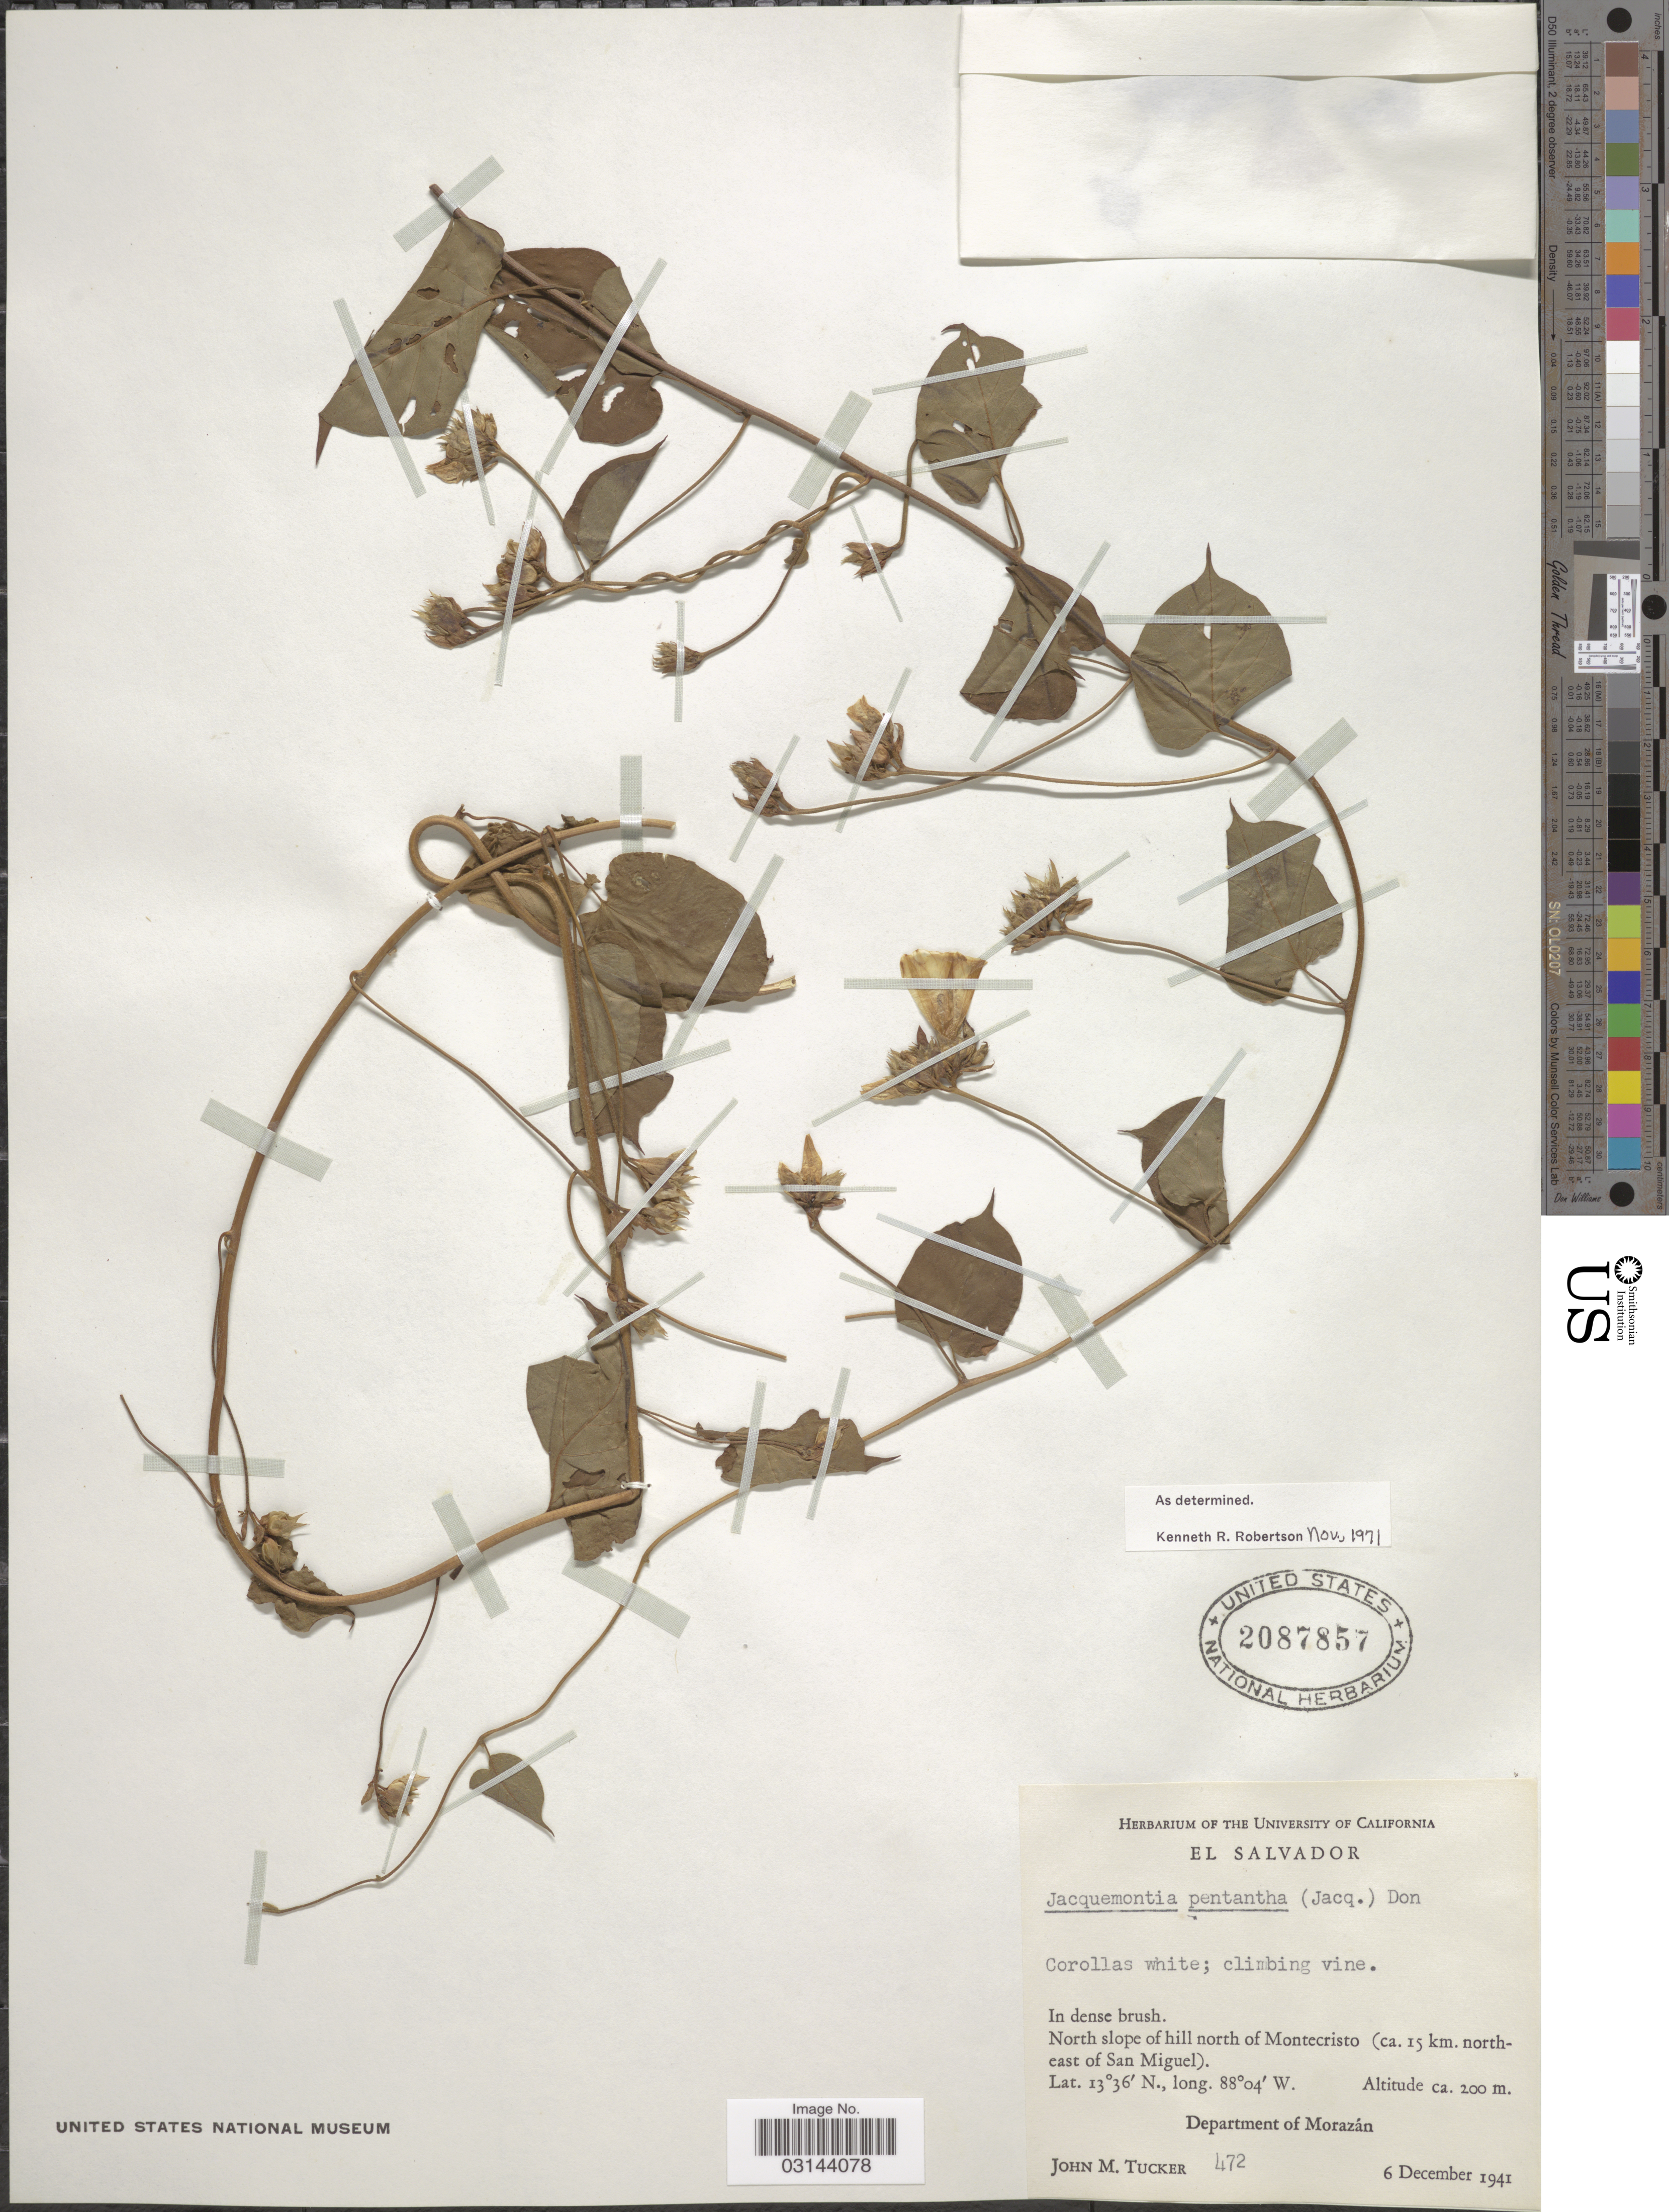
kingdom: Plantae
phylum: Tracheophyta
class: Magnoliopsida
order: Solanales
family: Convolvulaceae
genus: Jacquemontia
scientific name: Jacquemontia pentanthos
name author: (Jacq.) G. Don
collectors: J. M. Tucker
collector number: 472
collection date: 1941-12-06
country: El Salvador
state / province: Morazan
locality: North slope of hill north of Montecristo (ca. 15 km. northeast of San Miguel), Department of Morazán.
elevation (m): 200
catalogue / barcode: US 2087857